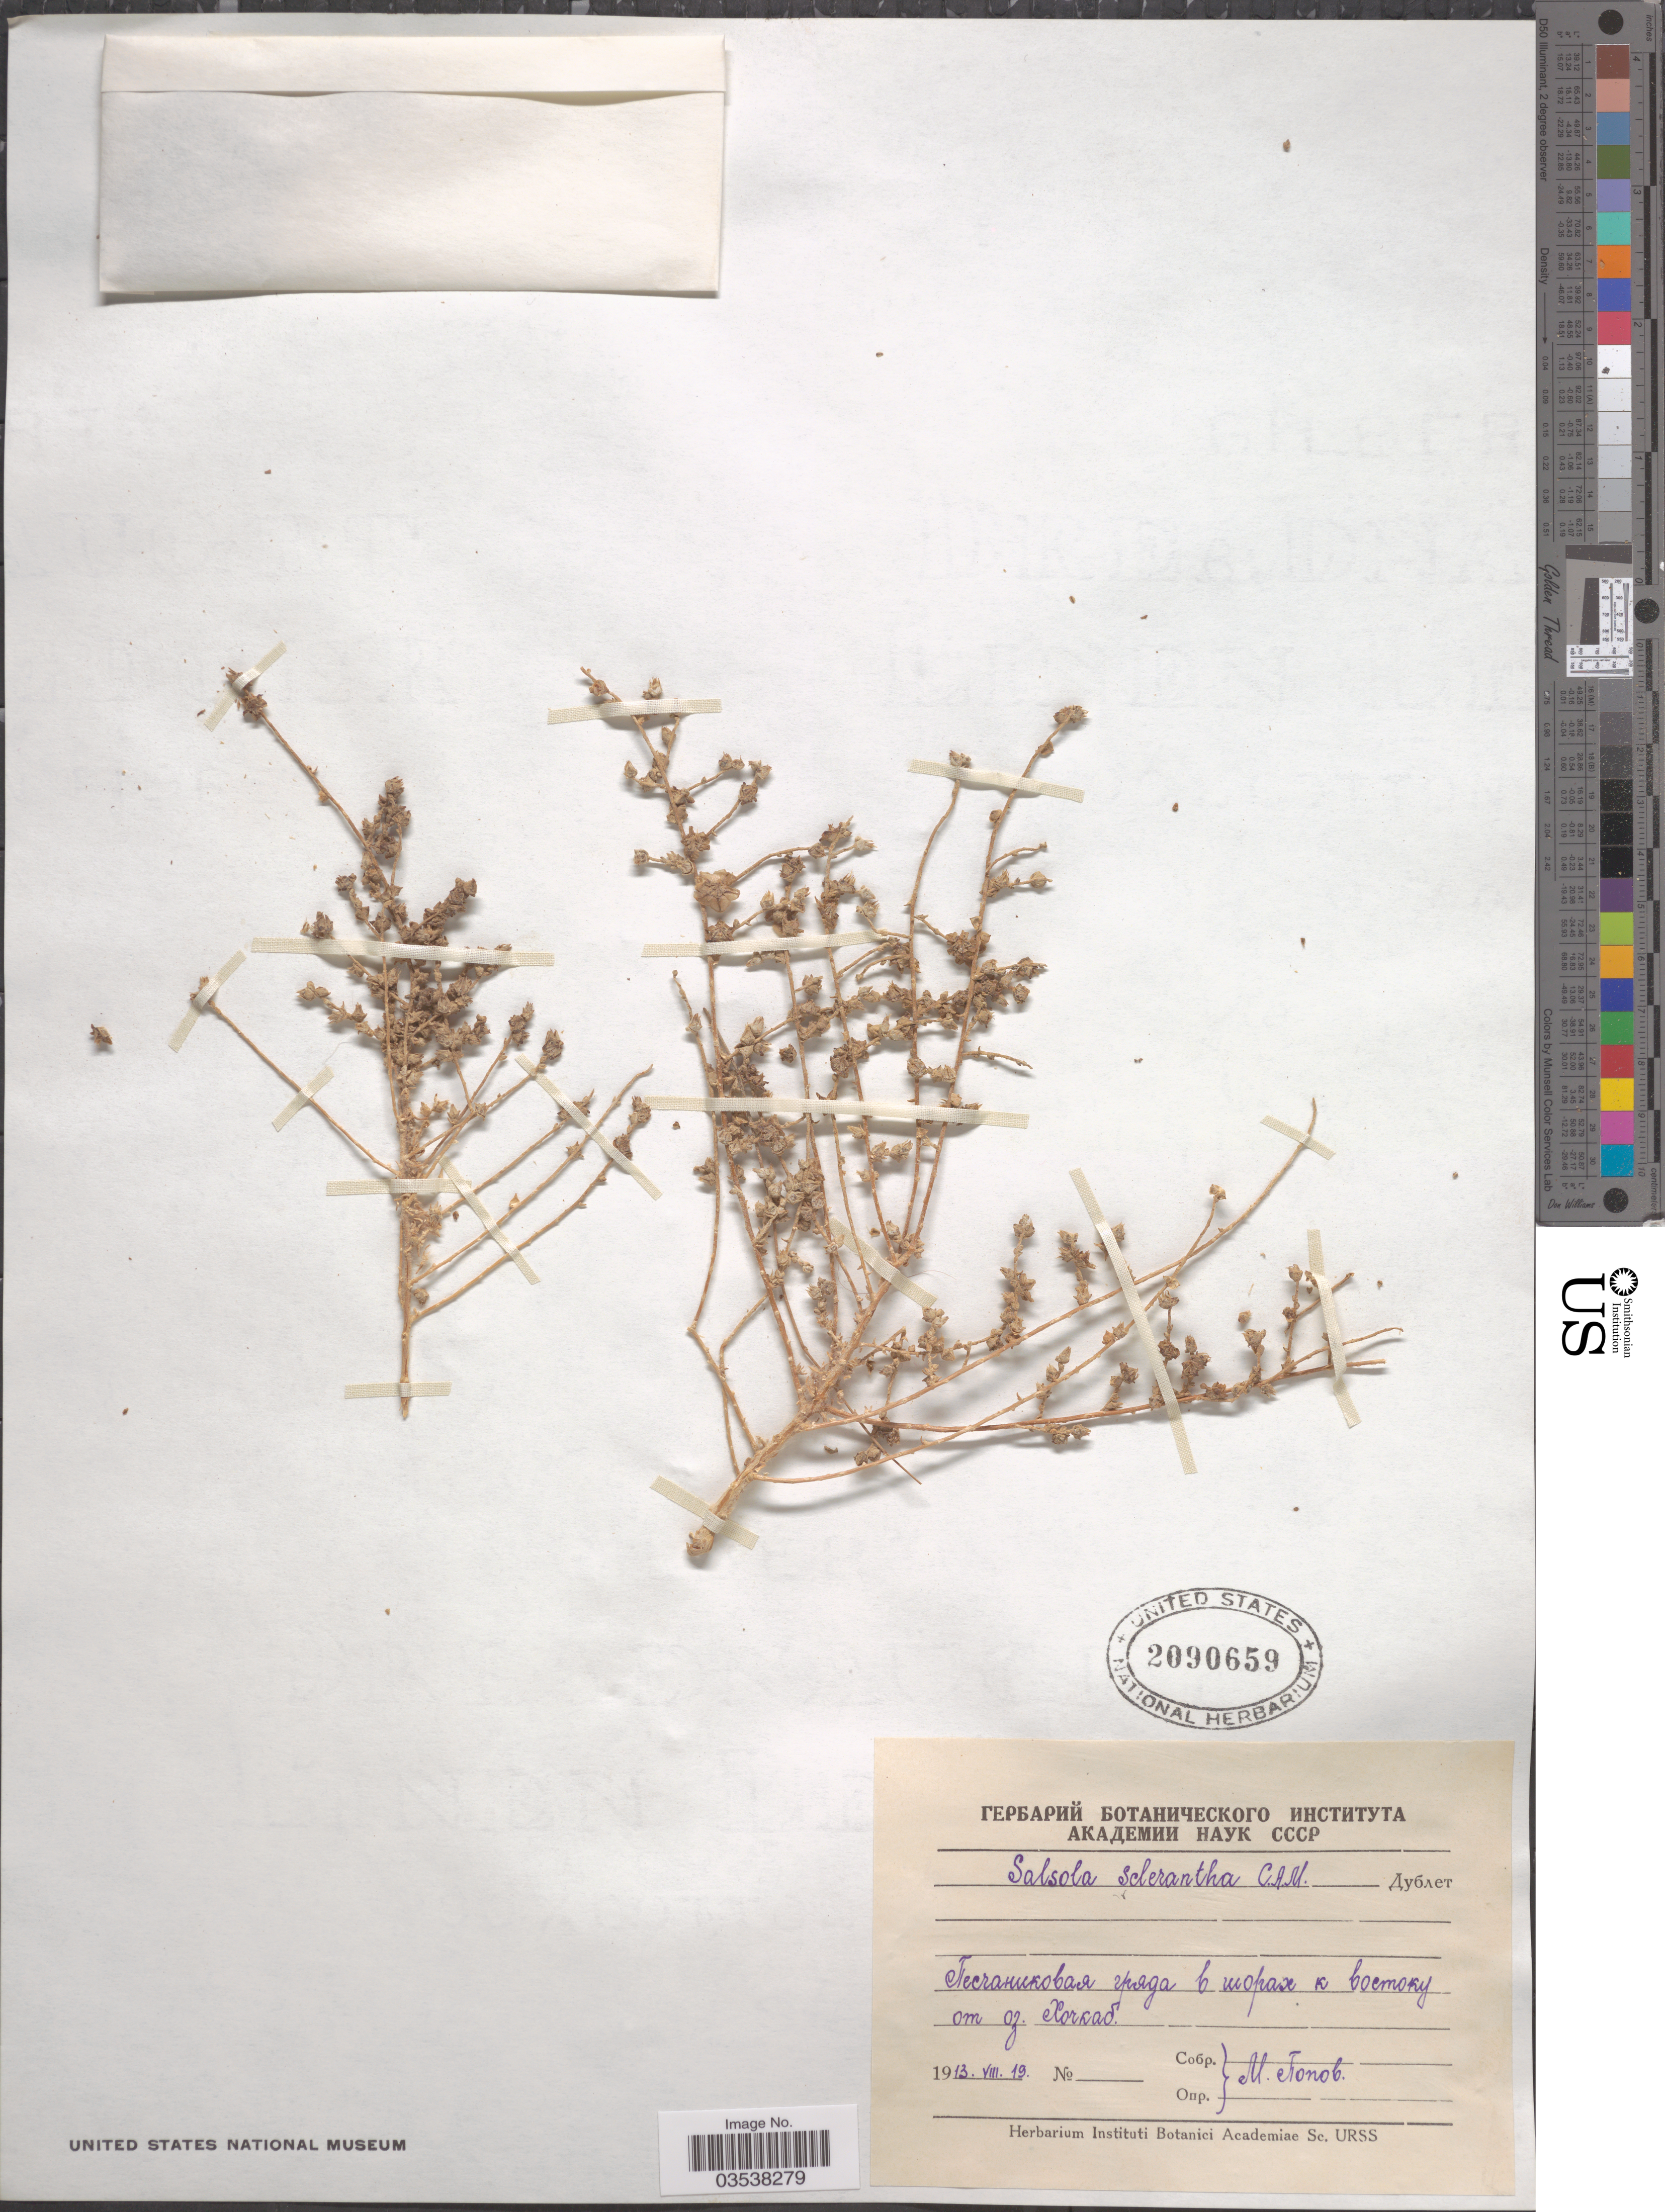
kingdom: Plantae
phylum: Tracheophyta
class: Magnoliopsida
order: Caryophyllales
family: Amaranthaceae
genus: Caroxylon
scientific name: Caroxylon scleranthum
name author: (C.A. Mey.) Akhani & Roalson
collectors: M. Popov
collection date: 1913-08-19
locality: E of lake Hochkab.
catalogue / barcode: US 2090659